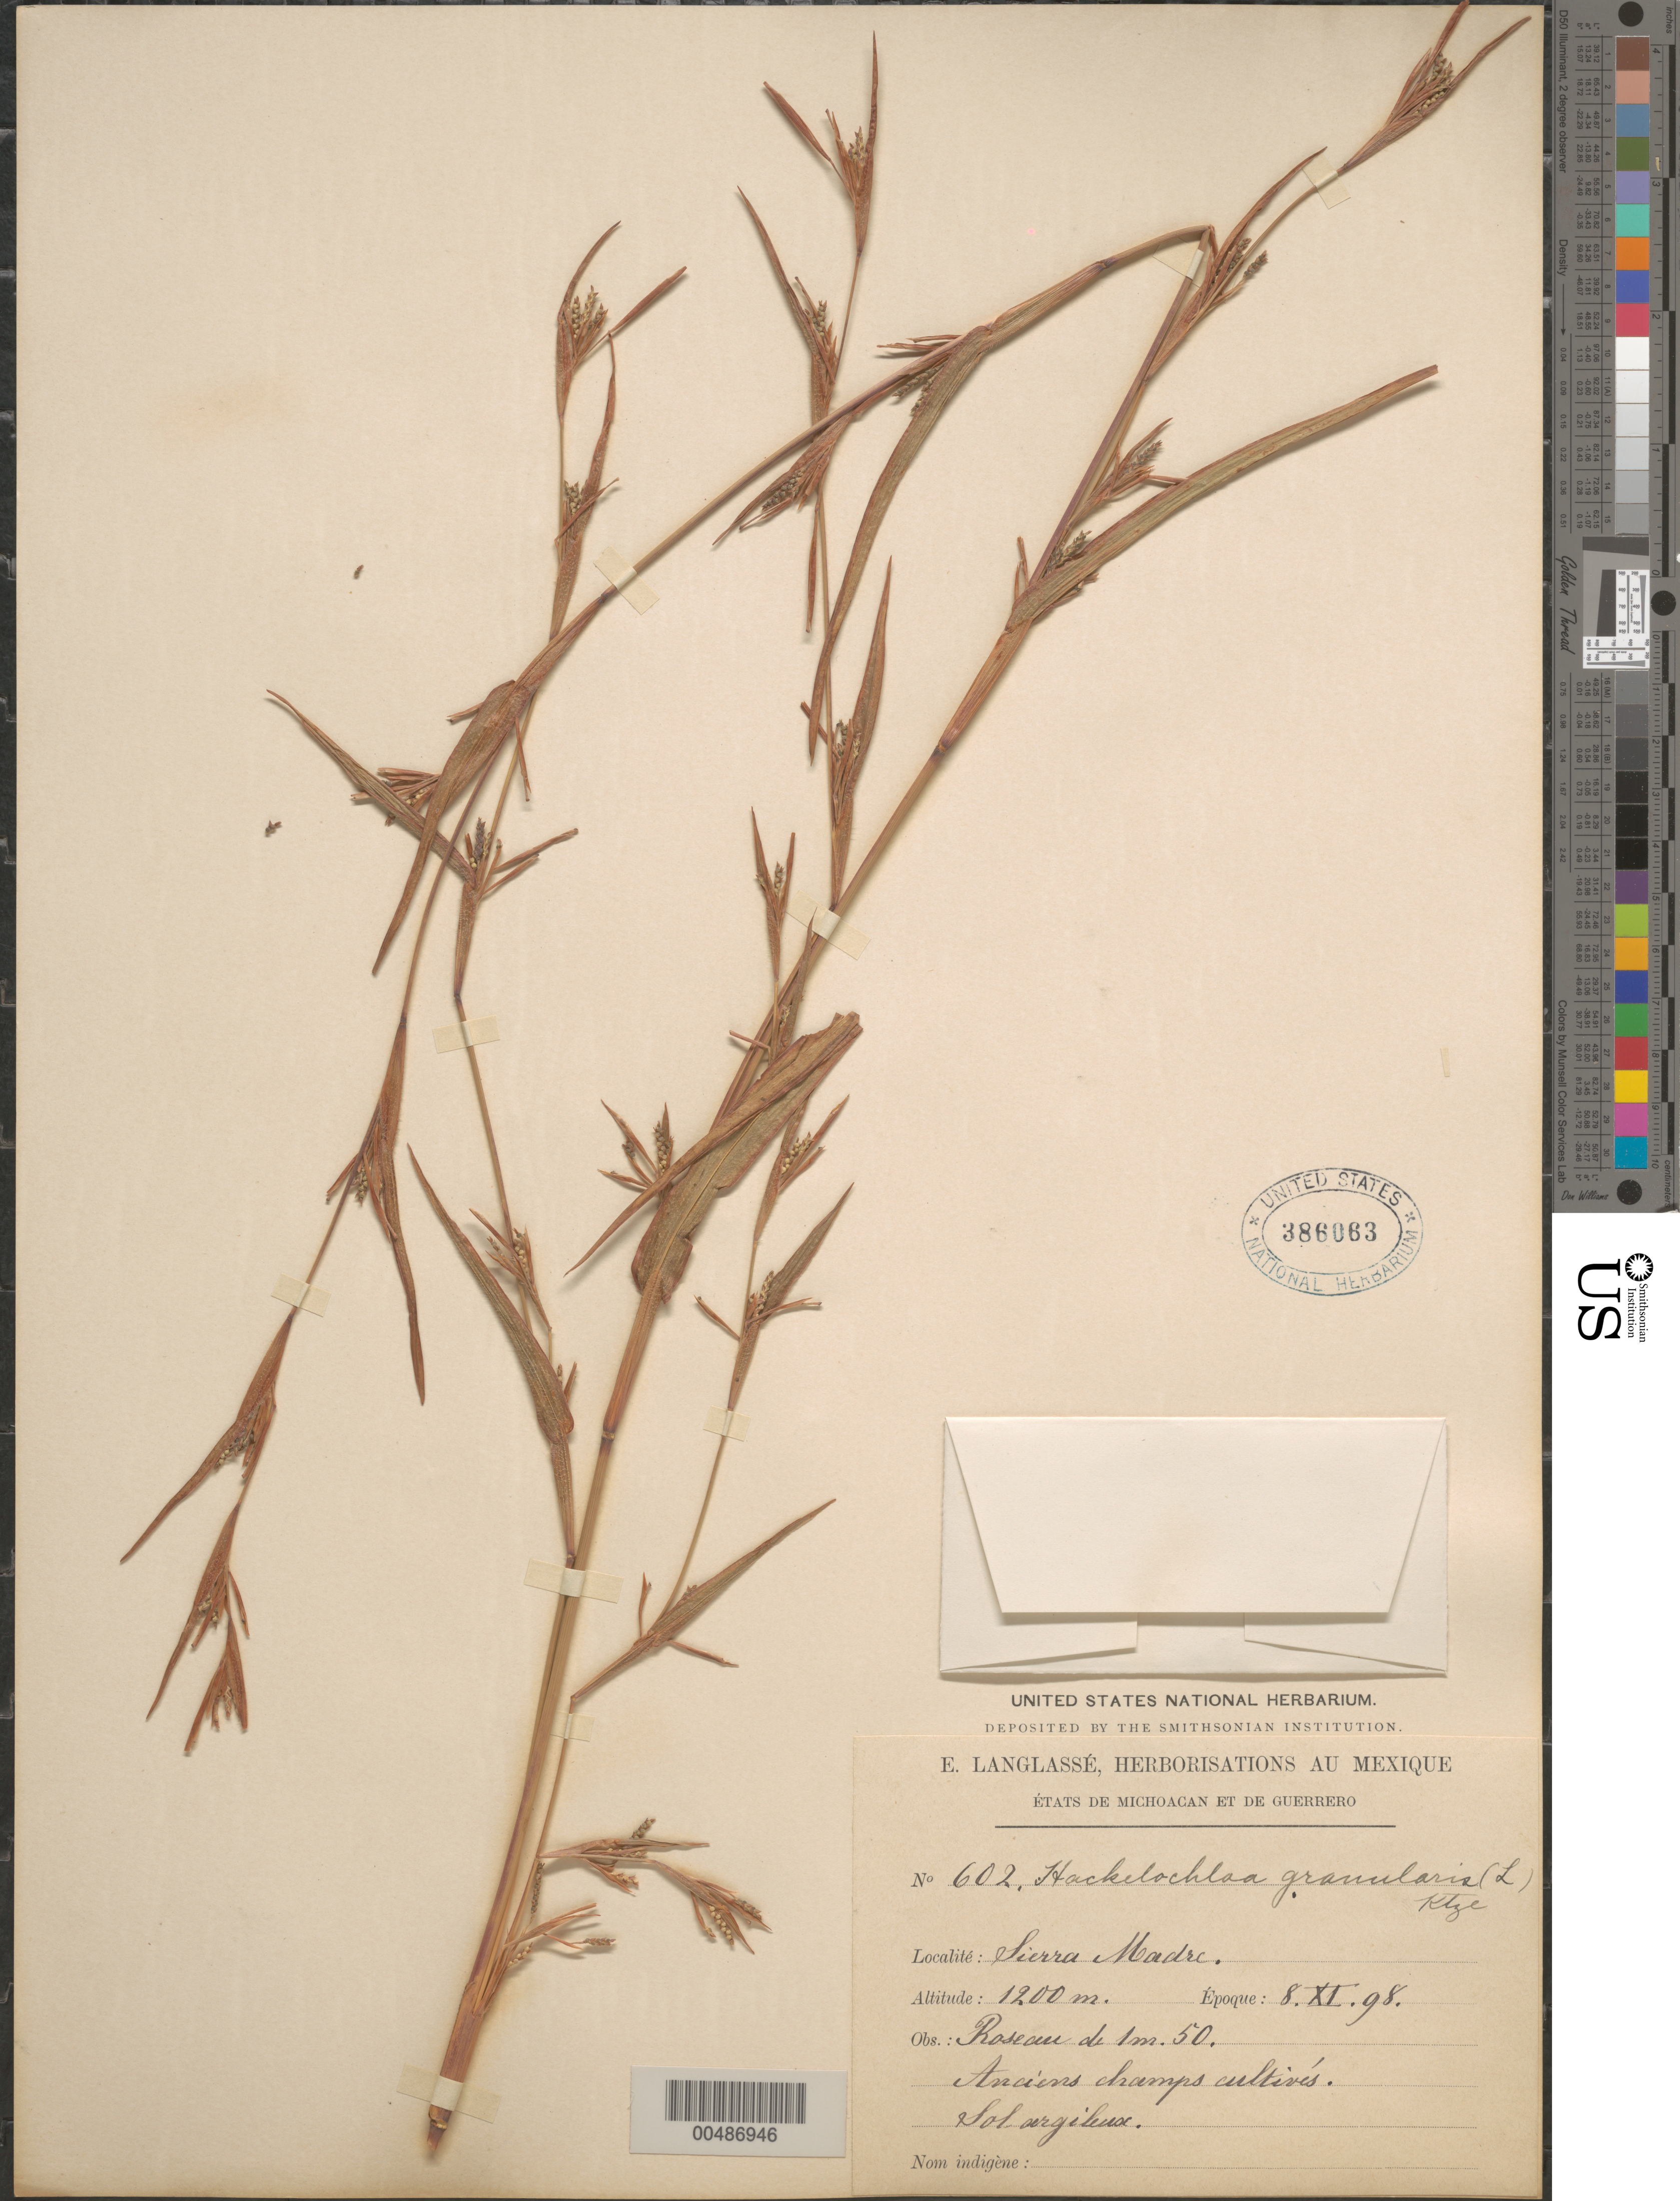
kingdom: Plantae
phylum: Tracheophyta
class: Liliopsida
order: Poales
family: Poaceae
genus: Hackelochloa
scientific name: Hackelochloa granularis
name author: (L.) Kuntze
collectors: E. Langlassé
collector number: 602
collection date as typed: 8 Nov 1898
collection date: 1898-11-08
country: Mexico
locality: States of Michoacan & Guerrero, Sierra Madre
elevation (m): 1200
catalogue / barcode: US 386063